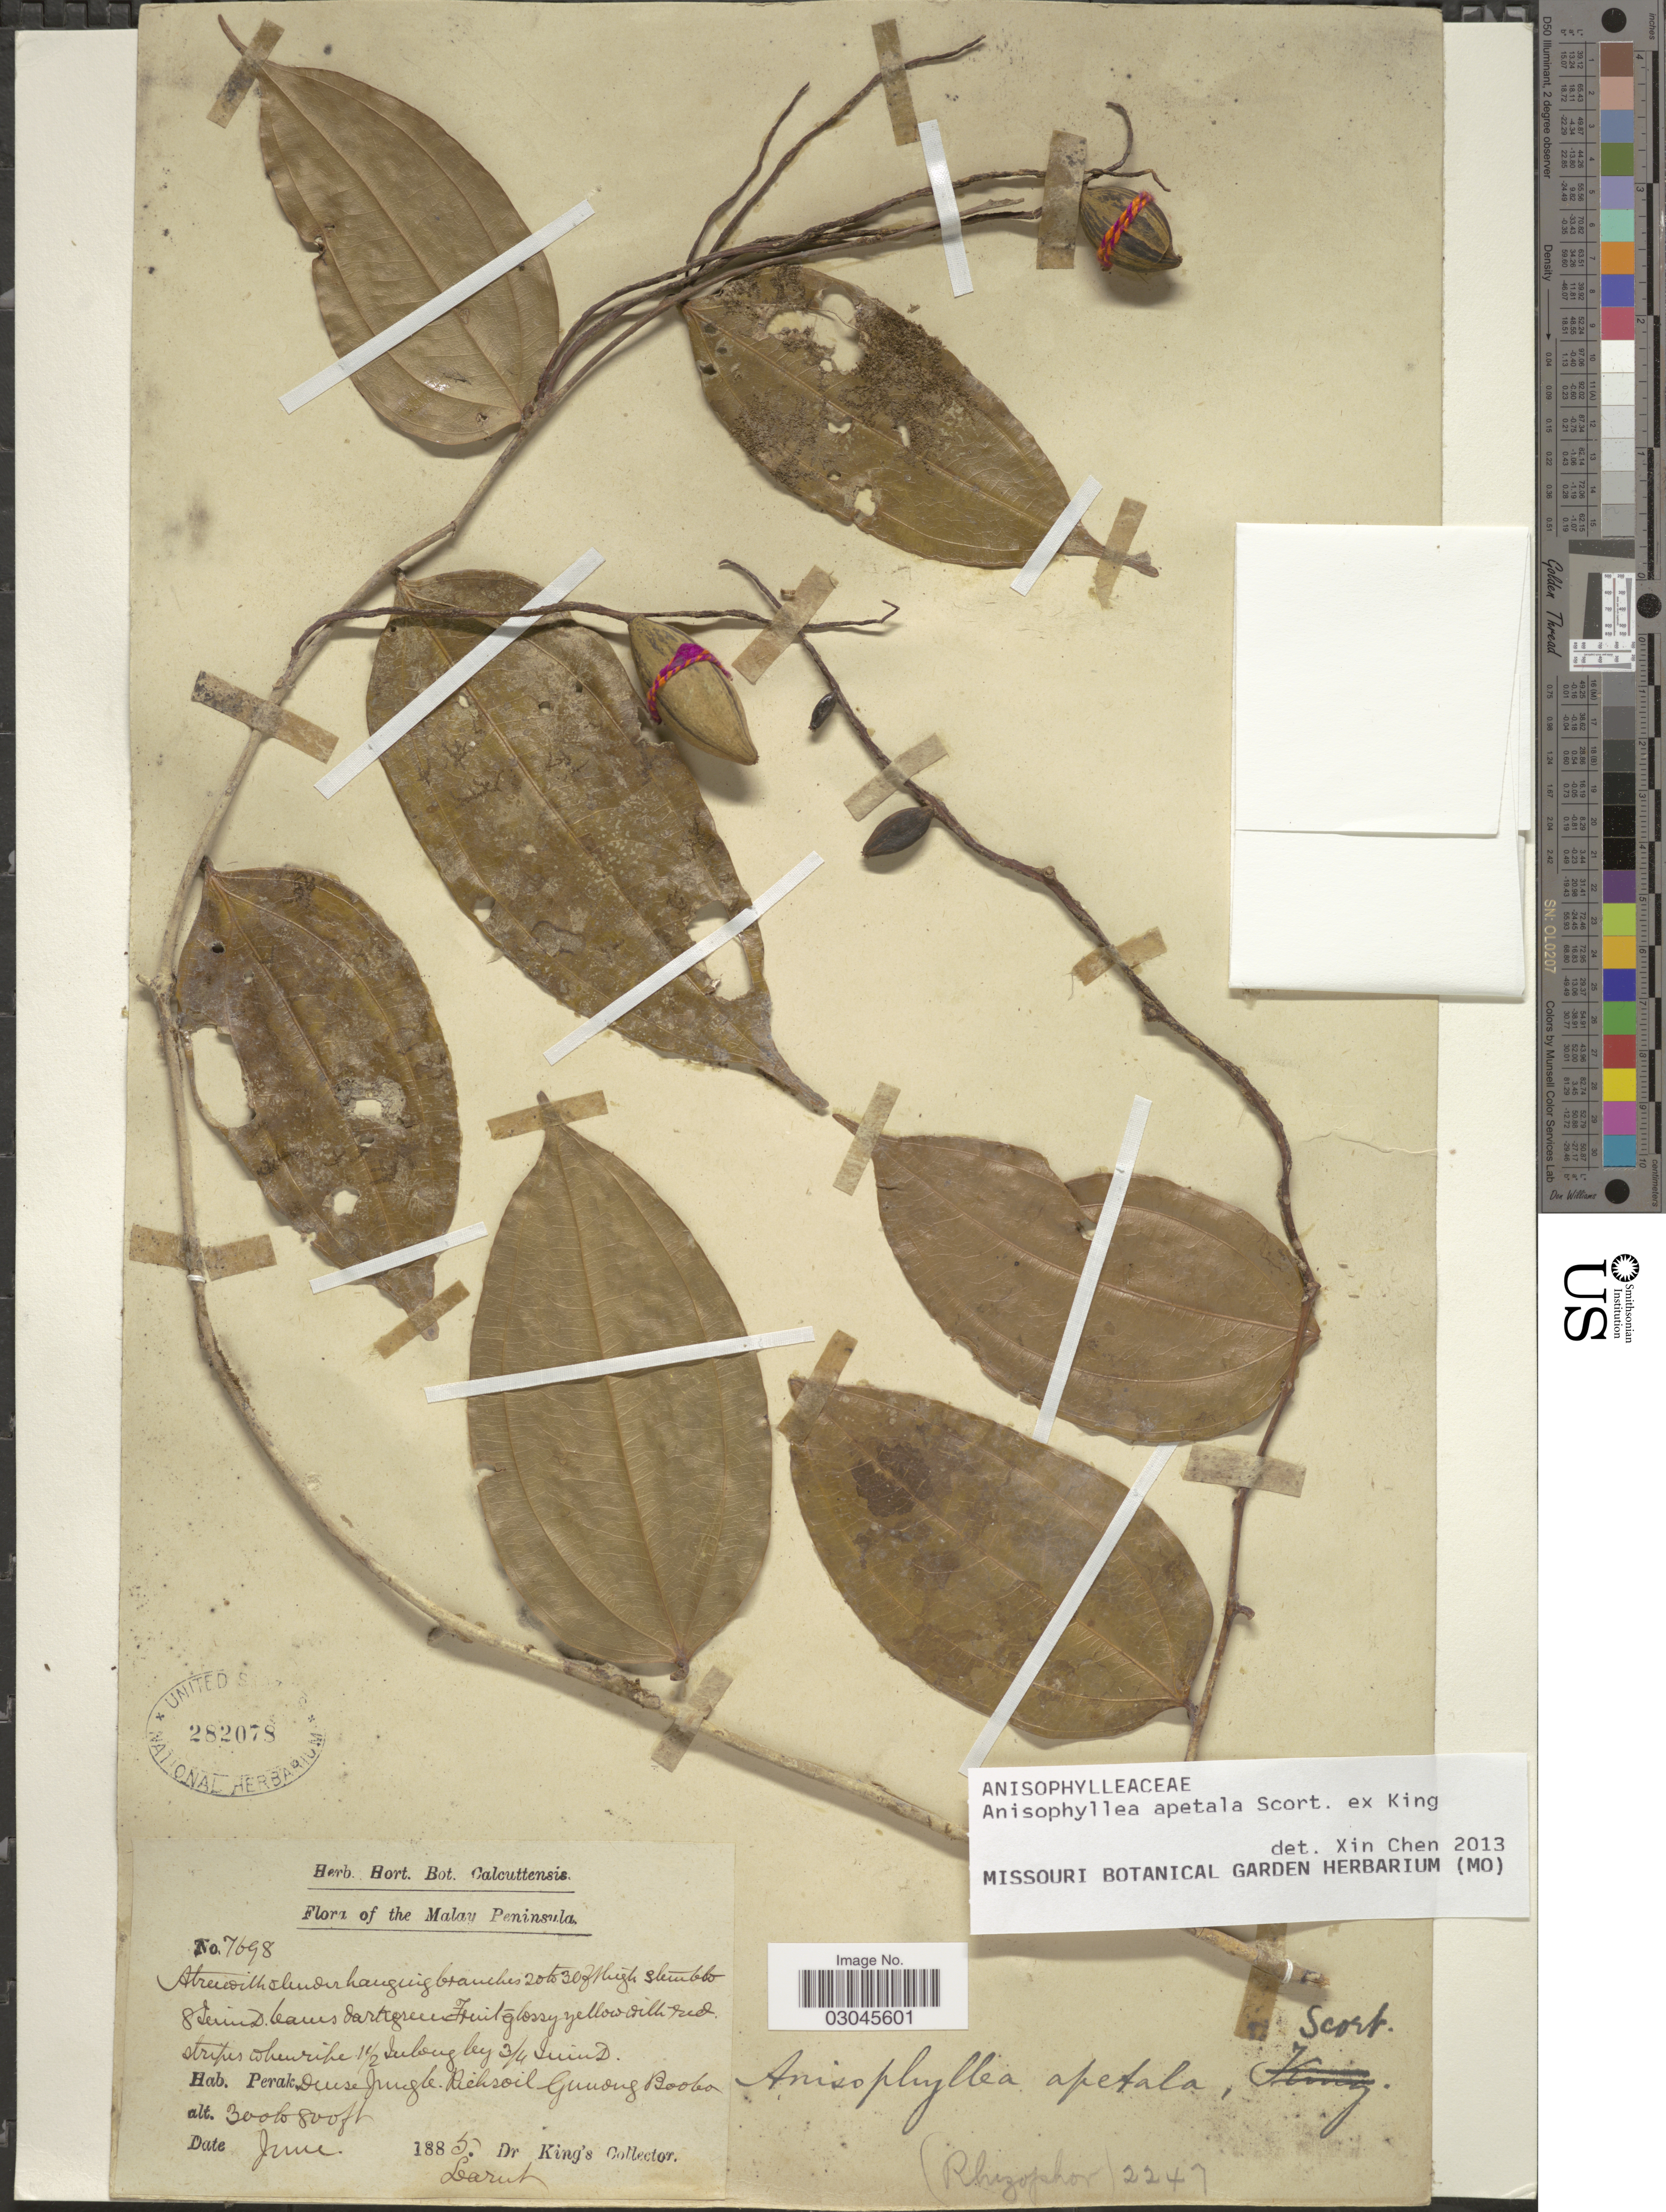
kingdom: Plantae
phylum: Tracheophyta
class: Magnoliopsida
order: Cucurbitales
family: Anisophylleaceae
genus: Anisophyllea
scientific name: Anisophyllea apetala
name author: Scort.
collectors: Dr. King's collector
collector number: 7698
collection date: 1885-06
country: Malaysia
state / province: Perak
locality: Malay Peninsula. Rich soil Gunong Boobo.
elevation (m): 91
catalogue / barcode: US 282078